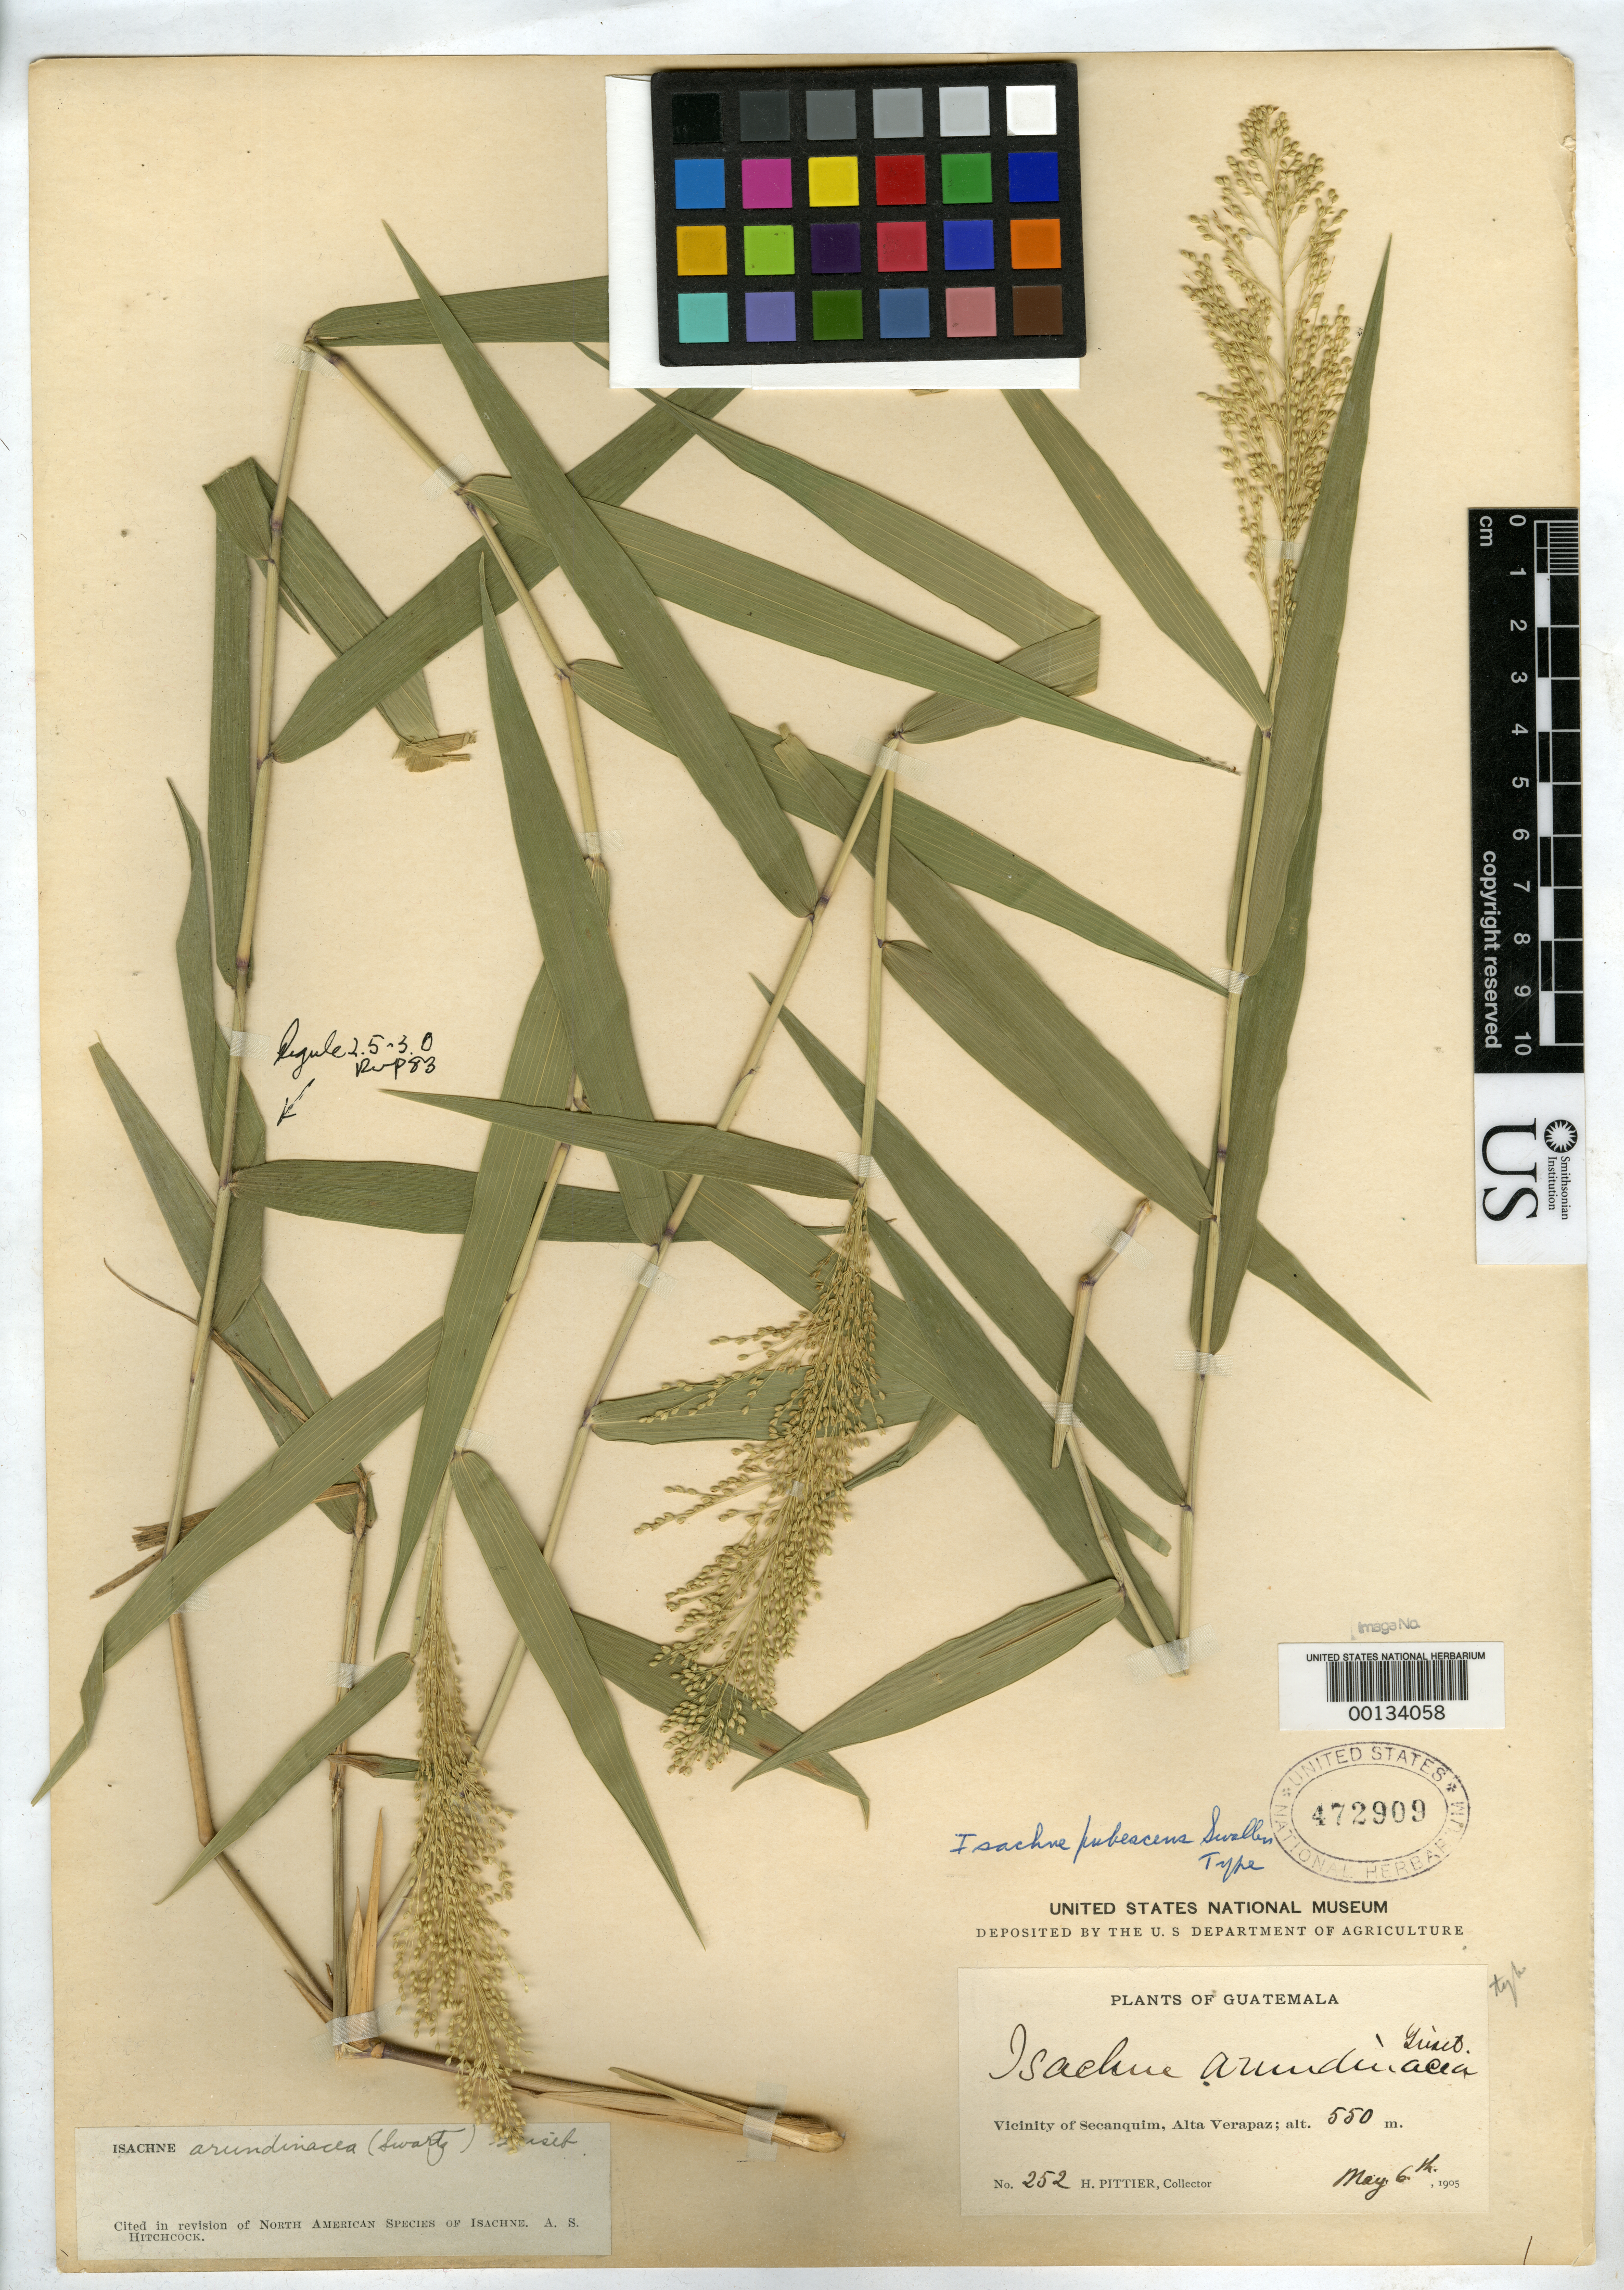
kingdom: Plantae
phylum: Tracheophyta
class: Liliopsida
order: Poales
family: Poaceae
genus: Isachne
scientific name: Isachne pubescens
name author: Swallen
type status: Holotype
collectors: H. F. Pittier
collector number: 252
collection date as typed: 06 May 1905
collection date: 1905-05-06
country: Guatemala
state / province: Alta Verapaz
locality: Vicinity of Secanquim.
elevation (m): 550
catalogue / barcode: US 472909